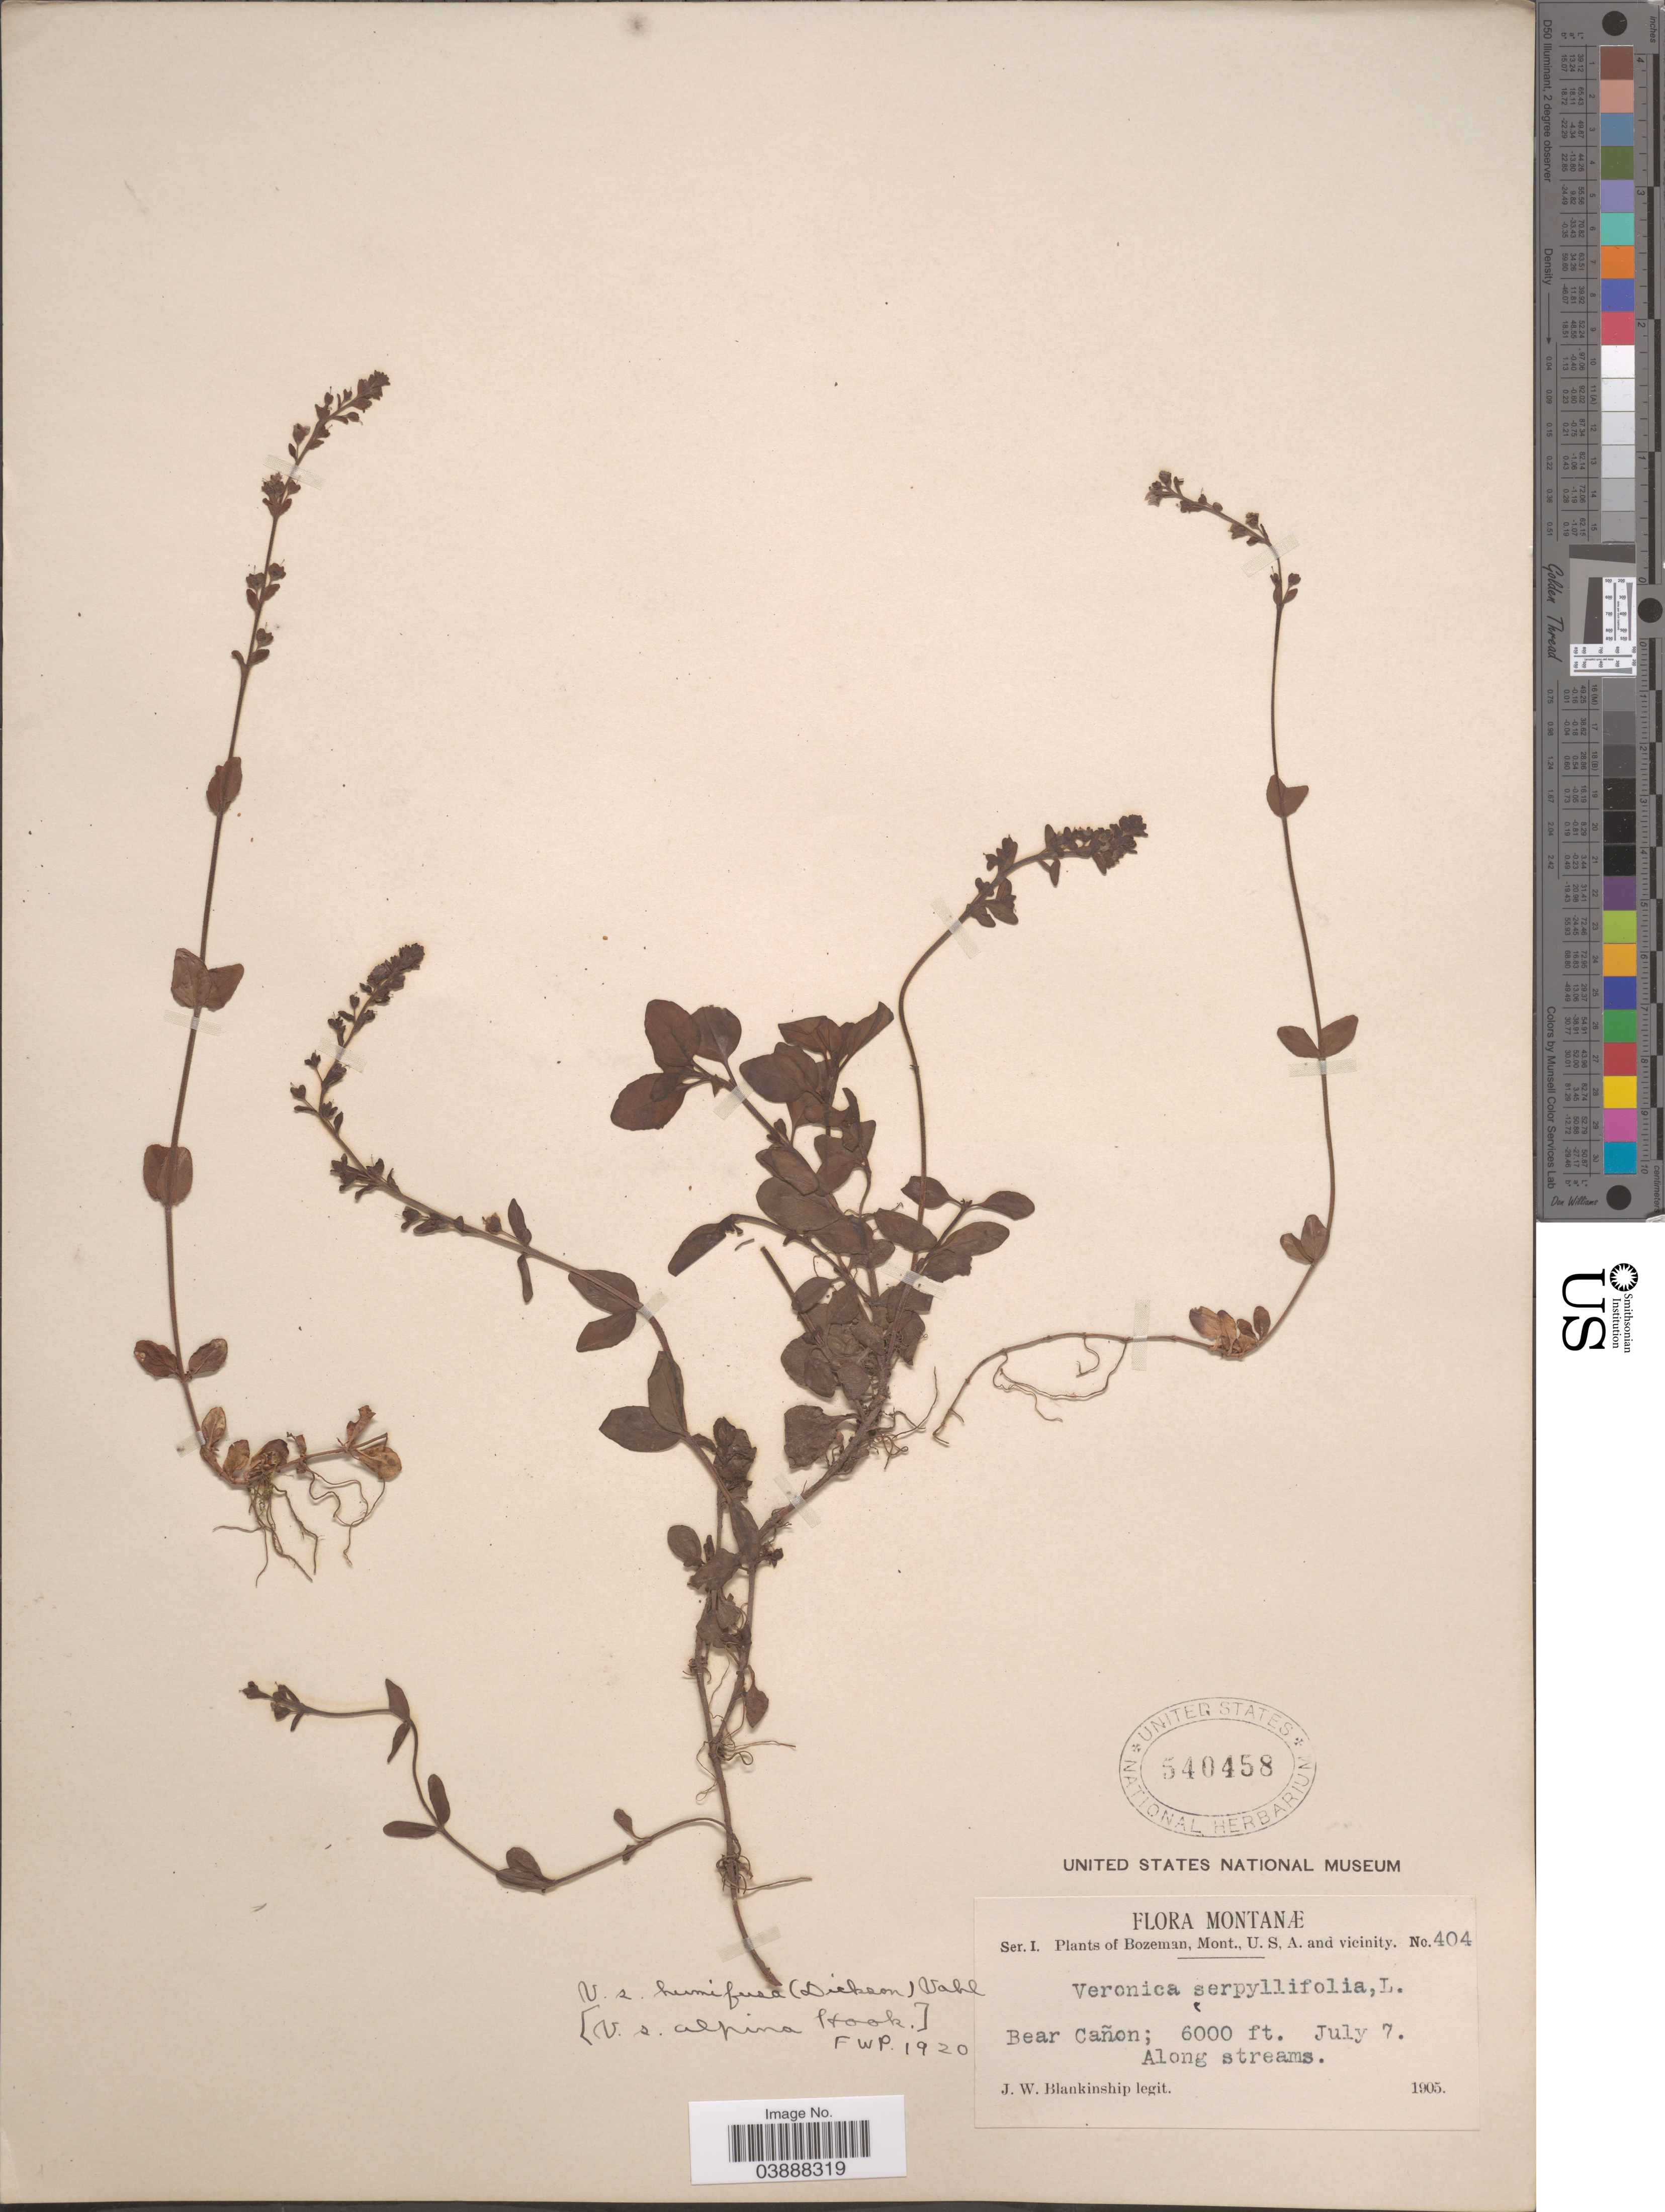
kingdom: Plantae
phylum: Tracheophyta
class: Magnoliopsida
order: Lamiales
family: Plantaginaceae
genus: Veronica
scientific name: Veronica serpyllifolia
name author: L.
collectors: J. W. Blankinship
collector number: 404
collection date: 1905-07-07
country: United States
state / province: Montana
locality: Bozeman and vicinity. Bear Cañon.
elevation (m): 1829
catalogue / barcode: US 540458